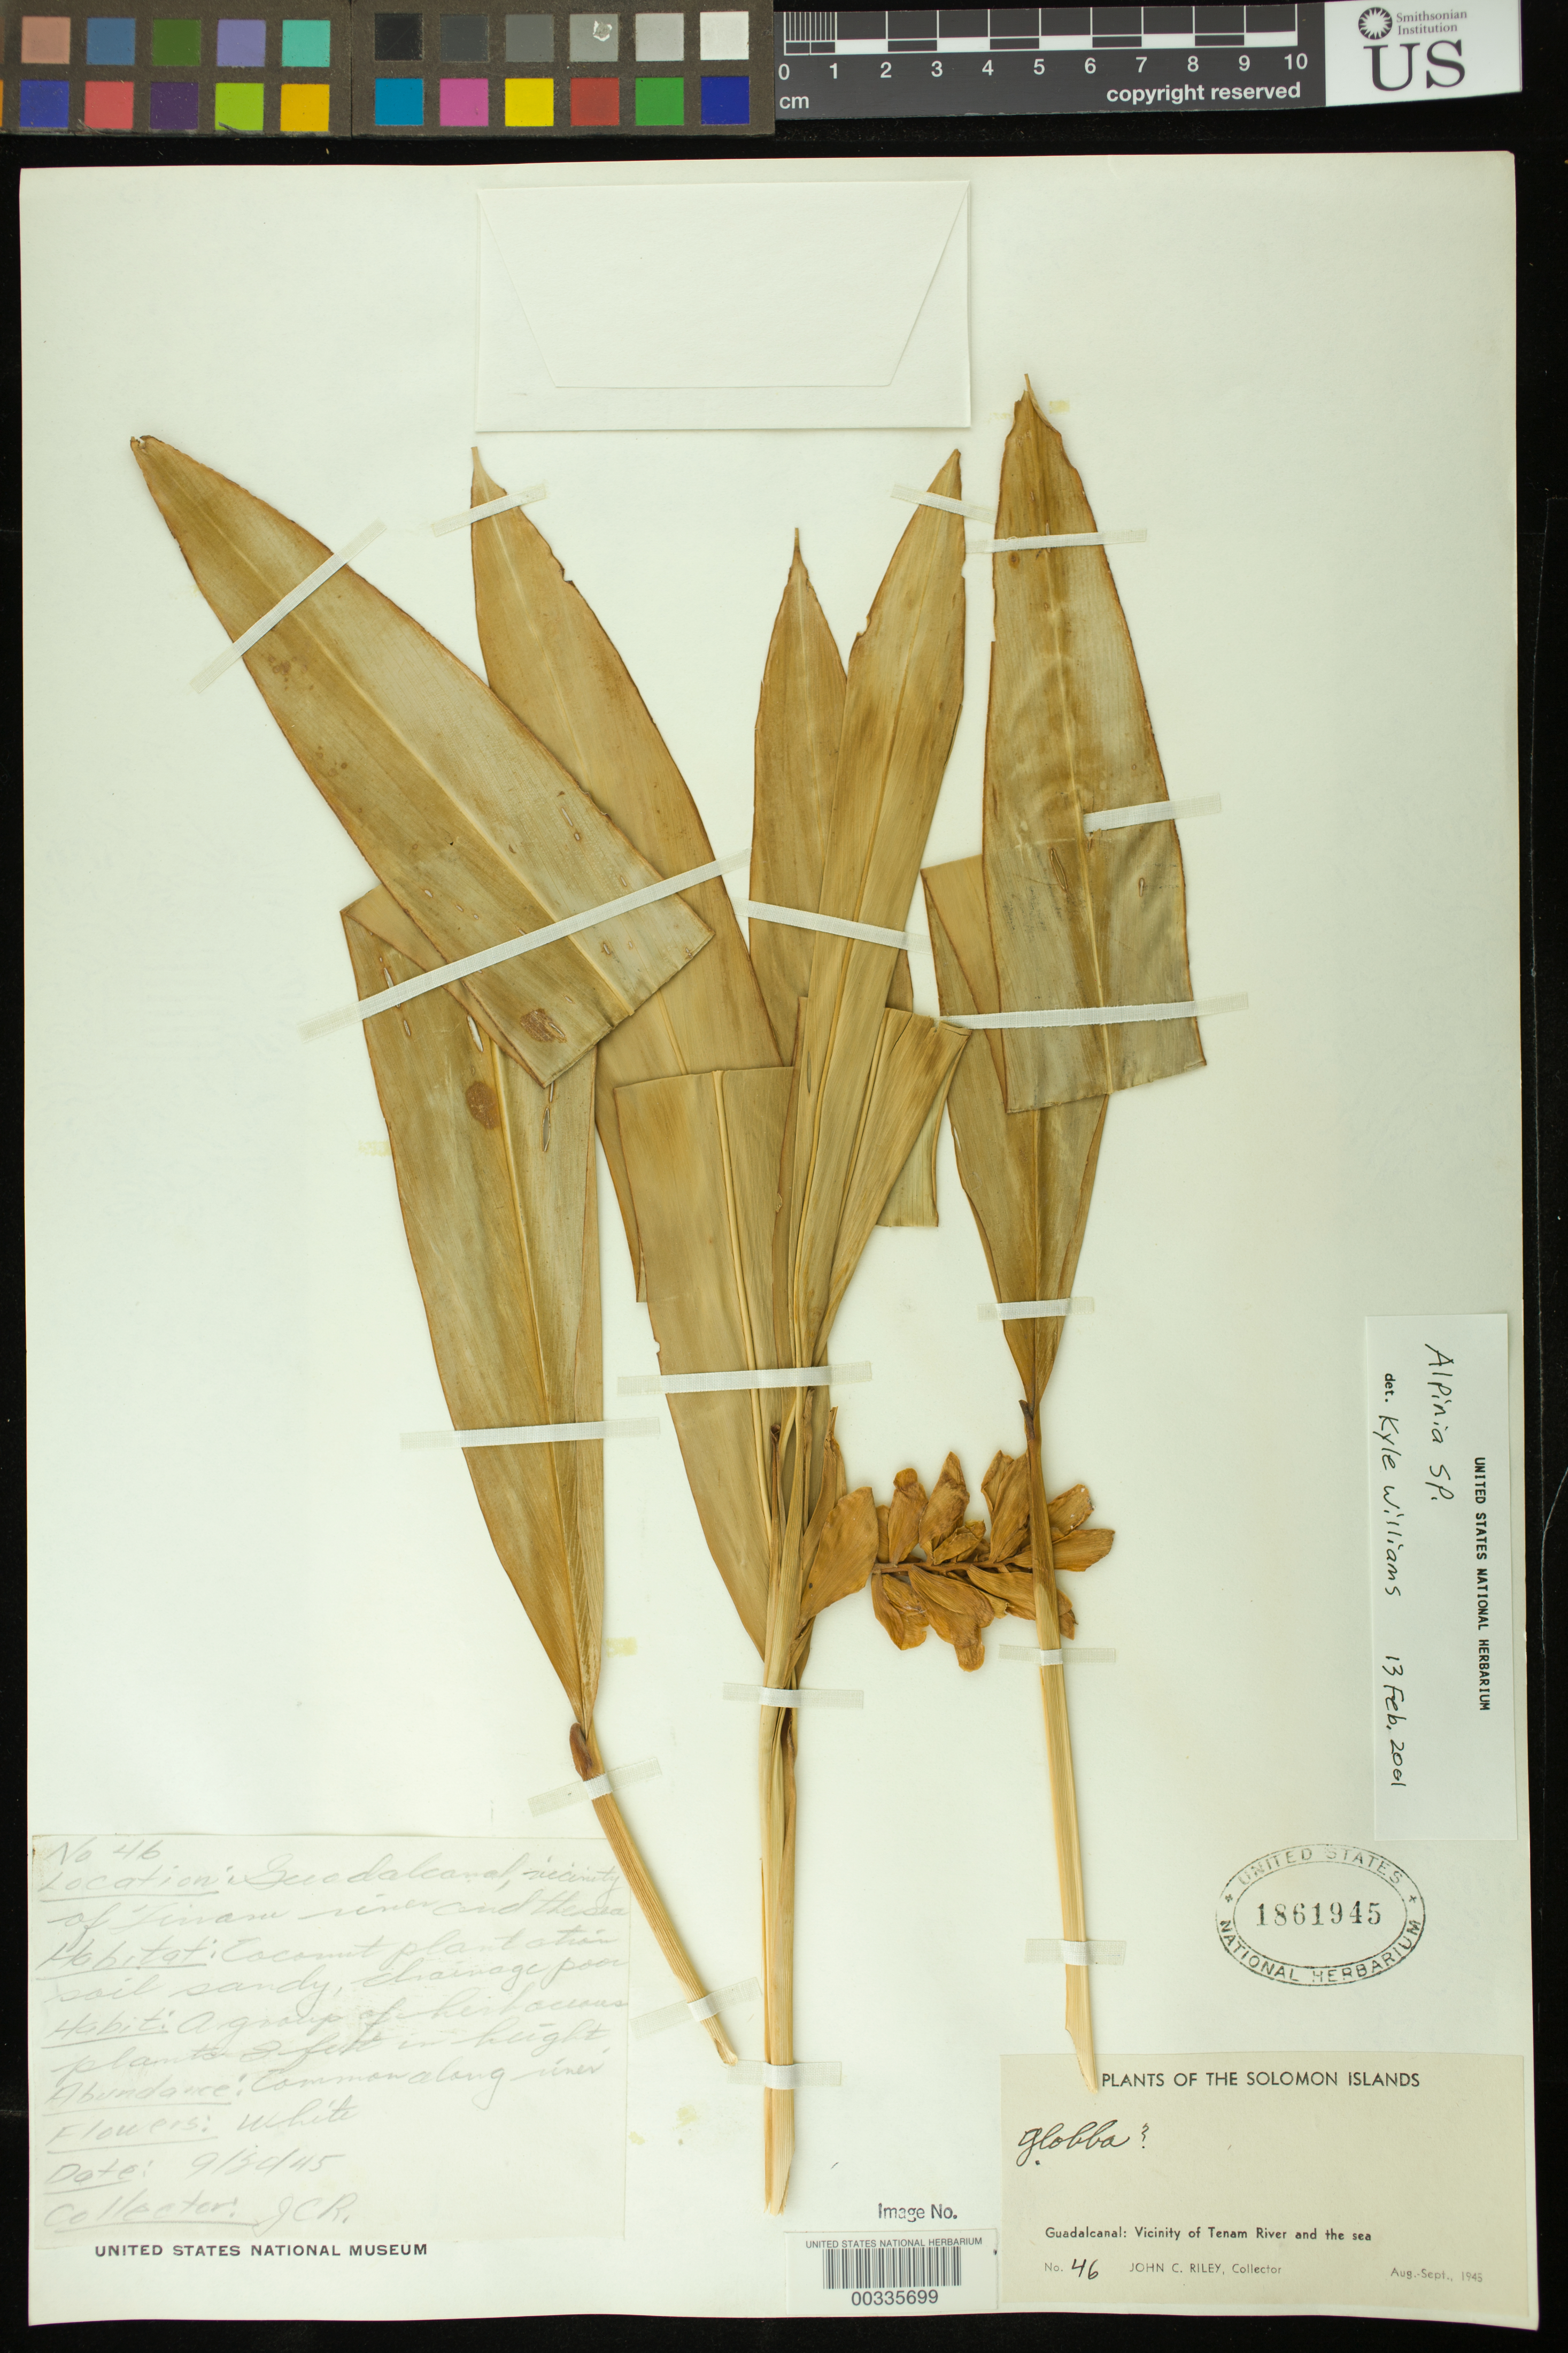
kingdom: Plantae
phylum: Tracheophyta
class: Liliopsida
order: Zingiberales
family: Zingiberaceae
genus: Alpinia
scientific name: Alpinia oceanica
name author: Burkill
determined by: Docot, Rudolph Valentino A.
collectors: J. C. Riley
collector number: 46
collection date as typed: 20 Sep 1945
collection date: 1945-09-20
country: Solomon Islands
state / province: Guadalcanal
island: Guadalcanal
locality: Vicinity of tenam river and the sea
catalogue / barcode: US 1861945